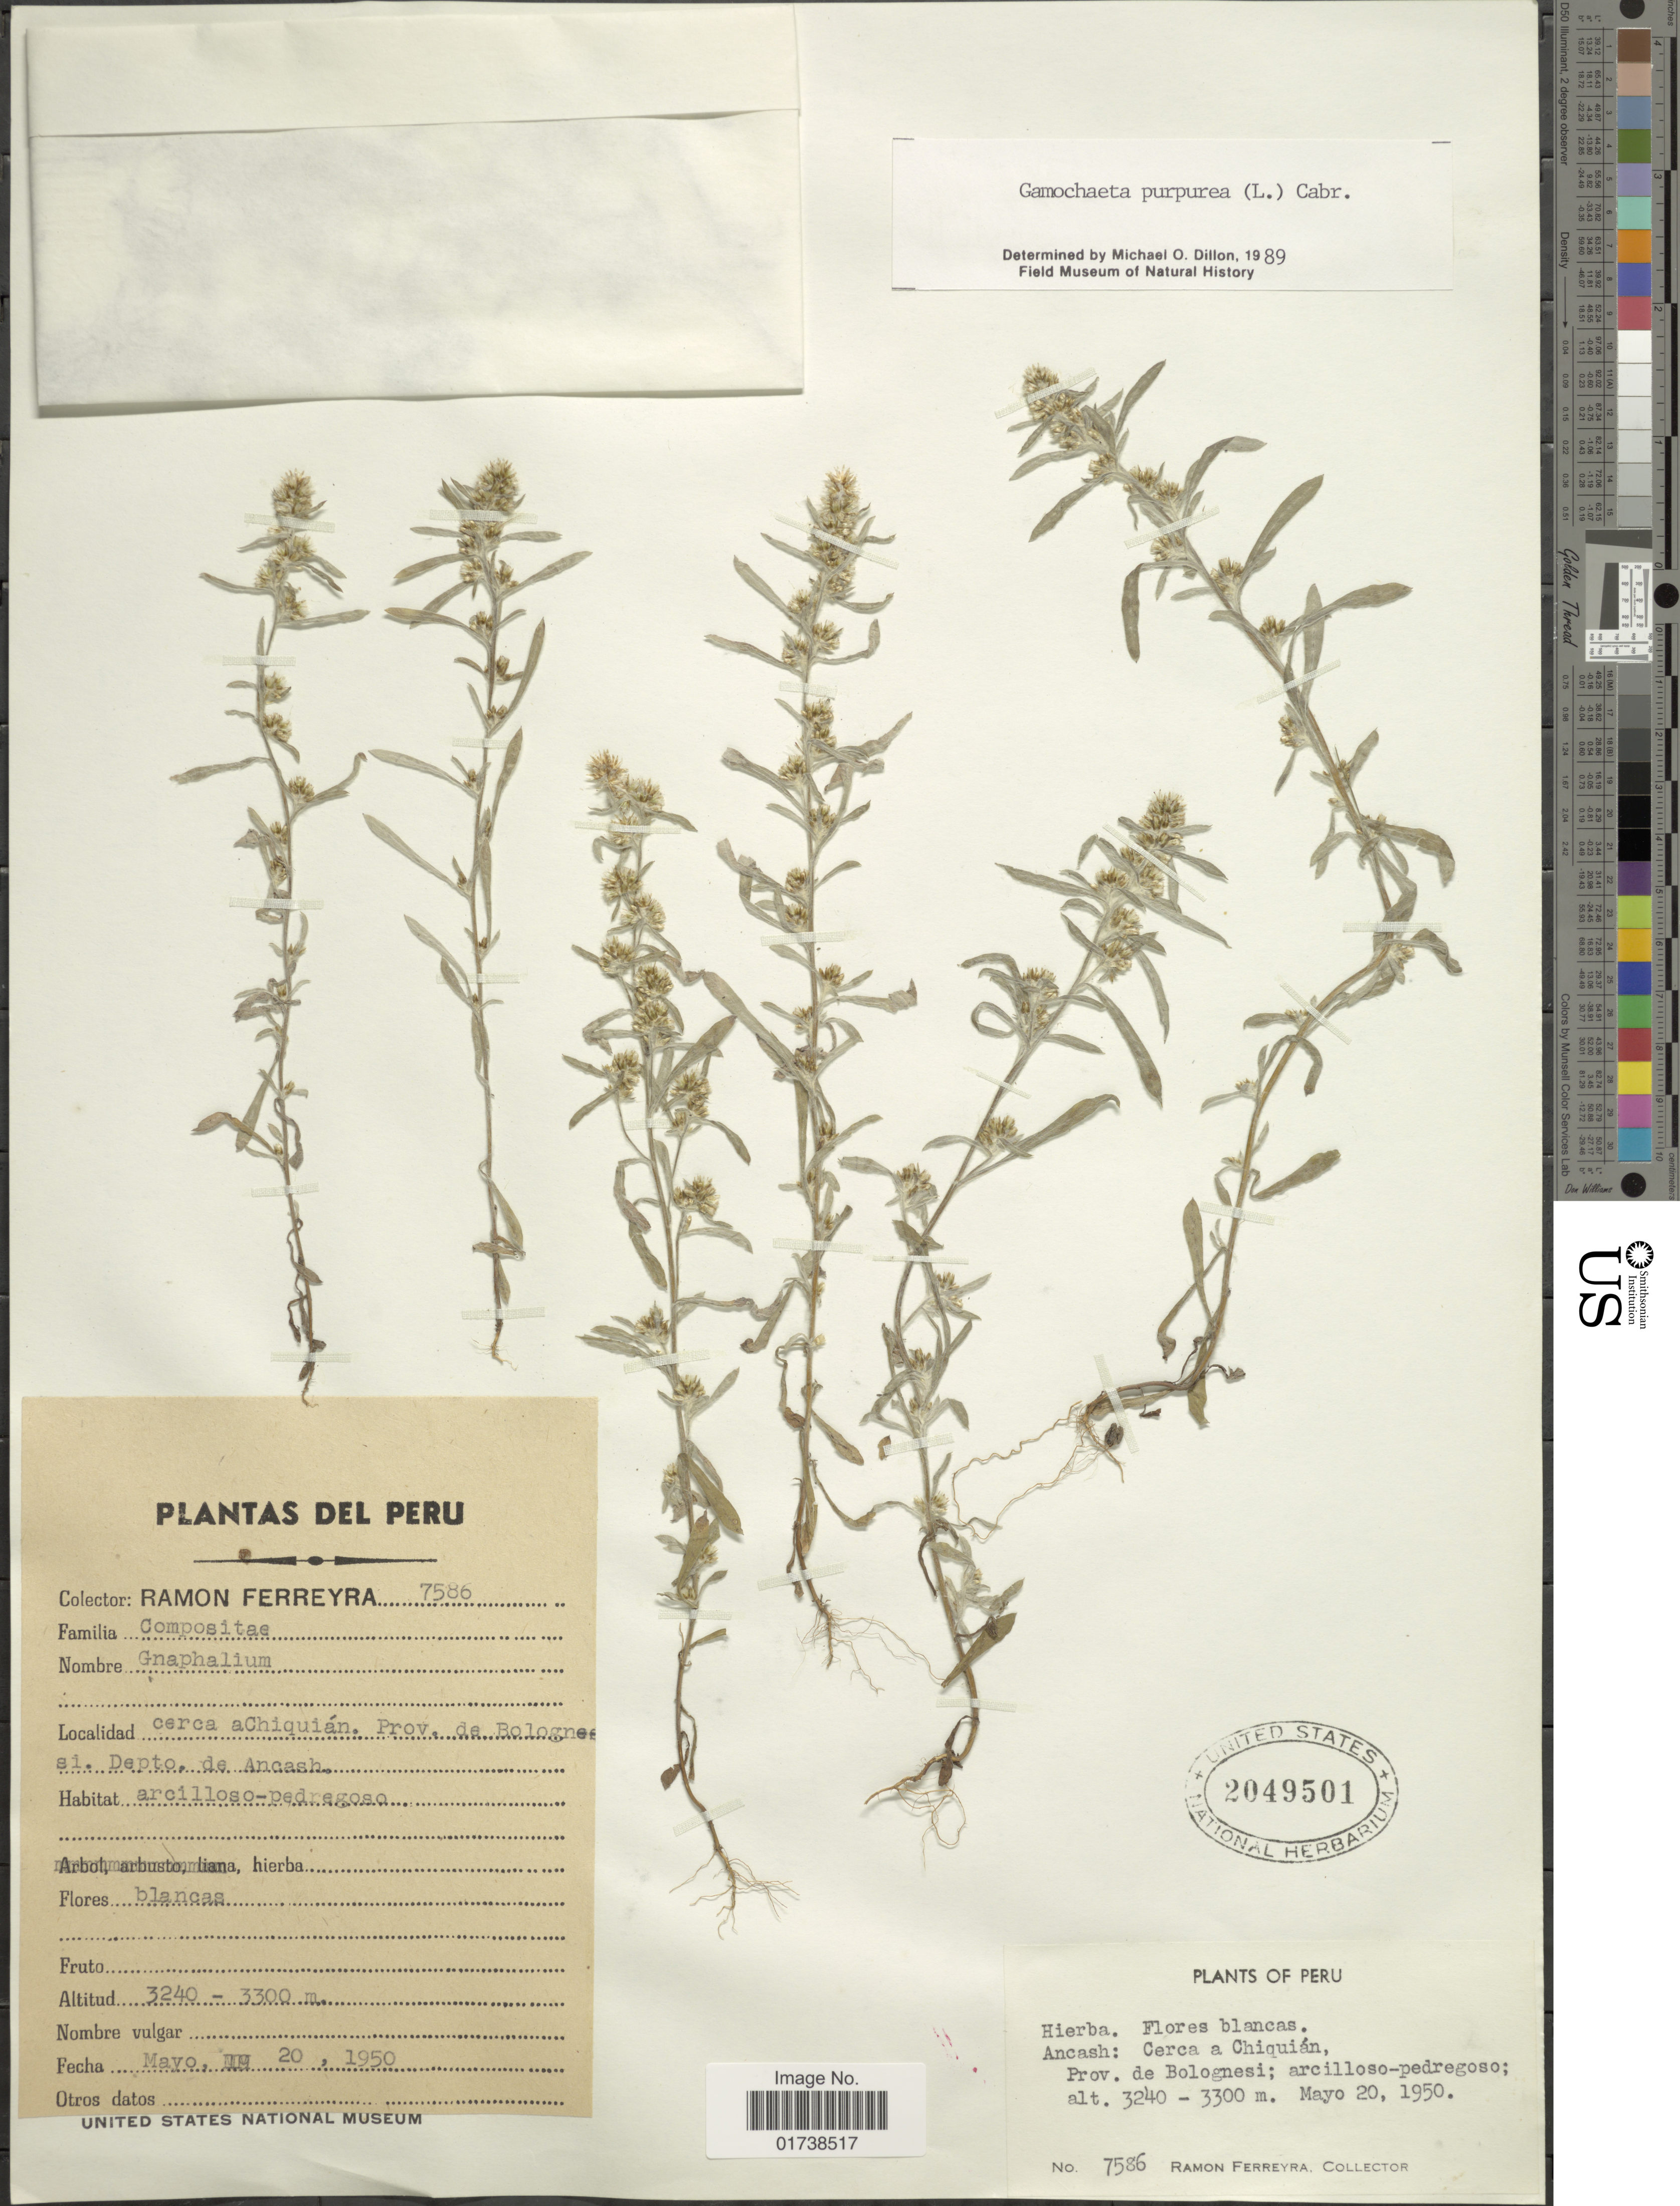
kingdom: Plantae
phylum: Tracheophyta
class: Magnoliopsida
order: Asterales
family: Asteraceae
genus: Gamochaeta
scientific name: Gamochaeta purpurea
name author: (L.) Cabrera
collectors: R. A. Ferreyra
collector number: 7586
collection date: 1950-05-20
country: Peru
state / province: Ancash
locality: Cerca a Chiquian, Prov. de Bolognesi, Depto. de Ancash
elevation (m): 3240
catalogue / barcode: US 2049501